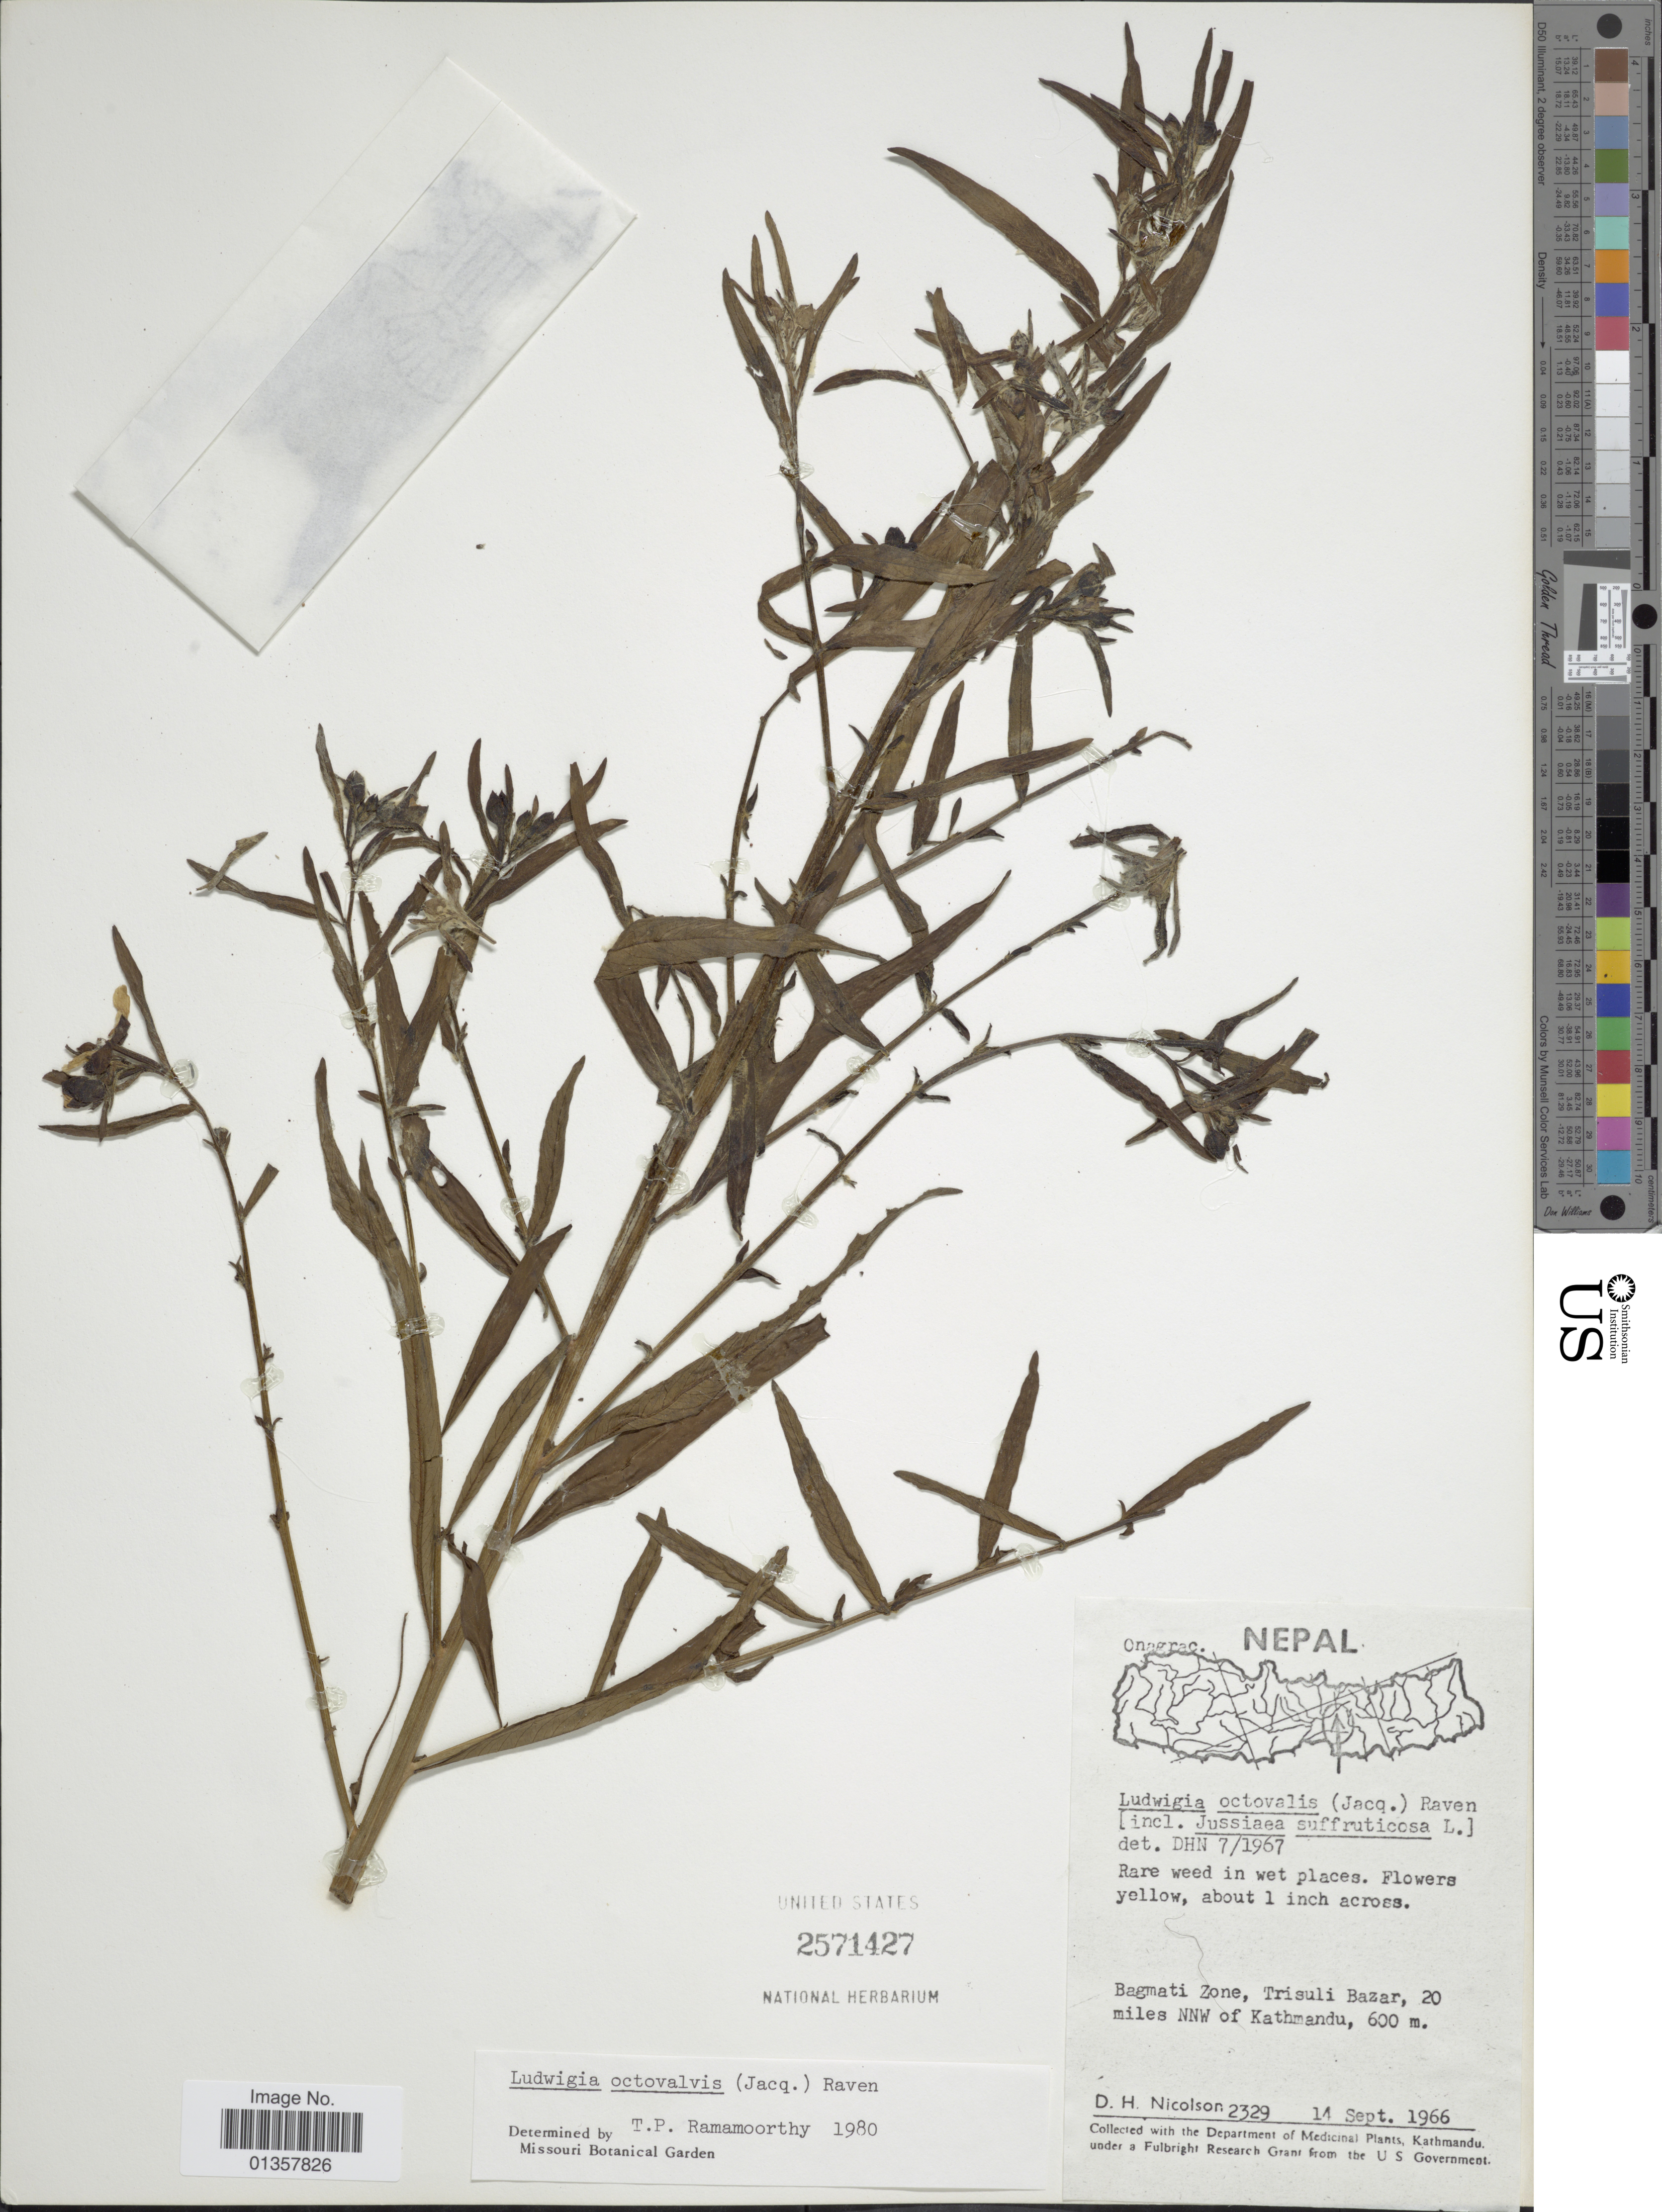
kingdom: Plantae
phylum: Tracheophyta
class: Magnoliopsida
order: Myrtales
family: Onagraceae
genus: Ludwigia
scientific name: Ludwigia octovalvis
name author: (Jacq.) P.H. Raven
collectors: D. H. Nicolson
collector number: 2329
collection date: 1966-09-14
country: Nepal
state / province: Bagmati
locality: Trisuli Bazar, 20 miles NNW of Kathmandu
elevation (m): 600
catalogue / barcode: US 2571427